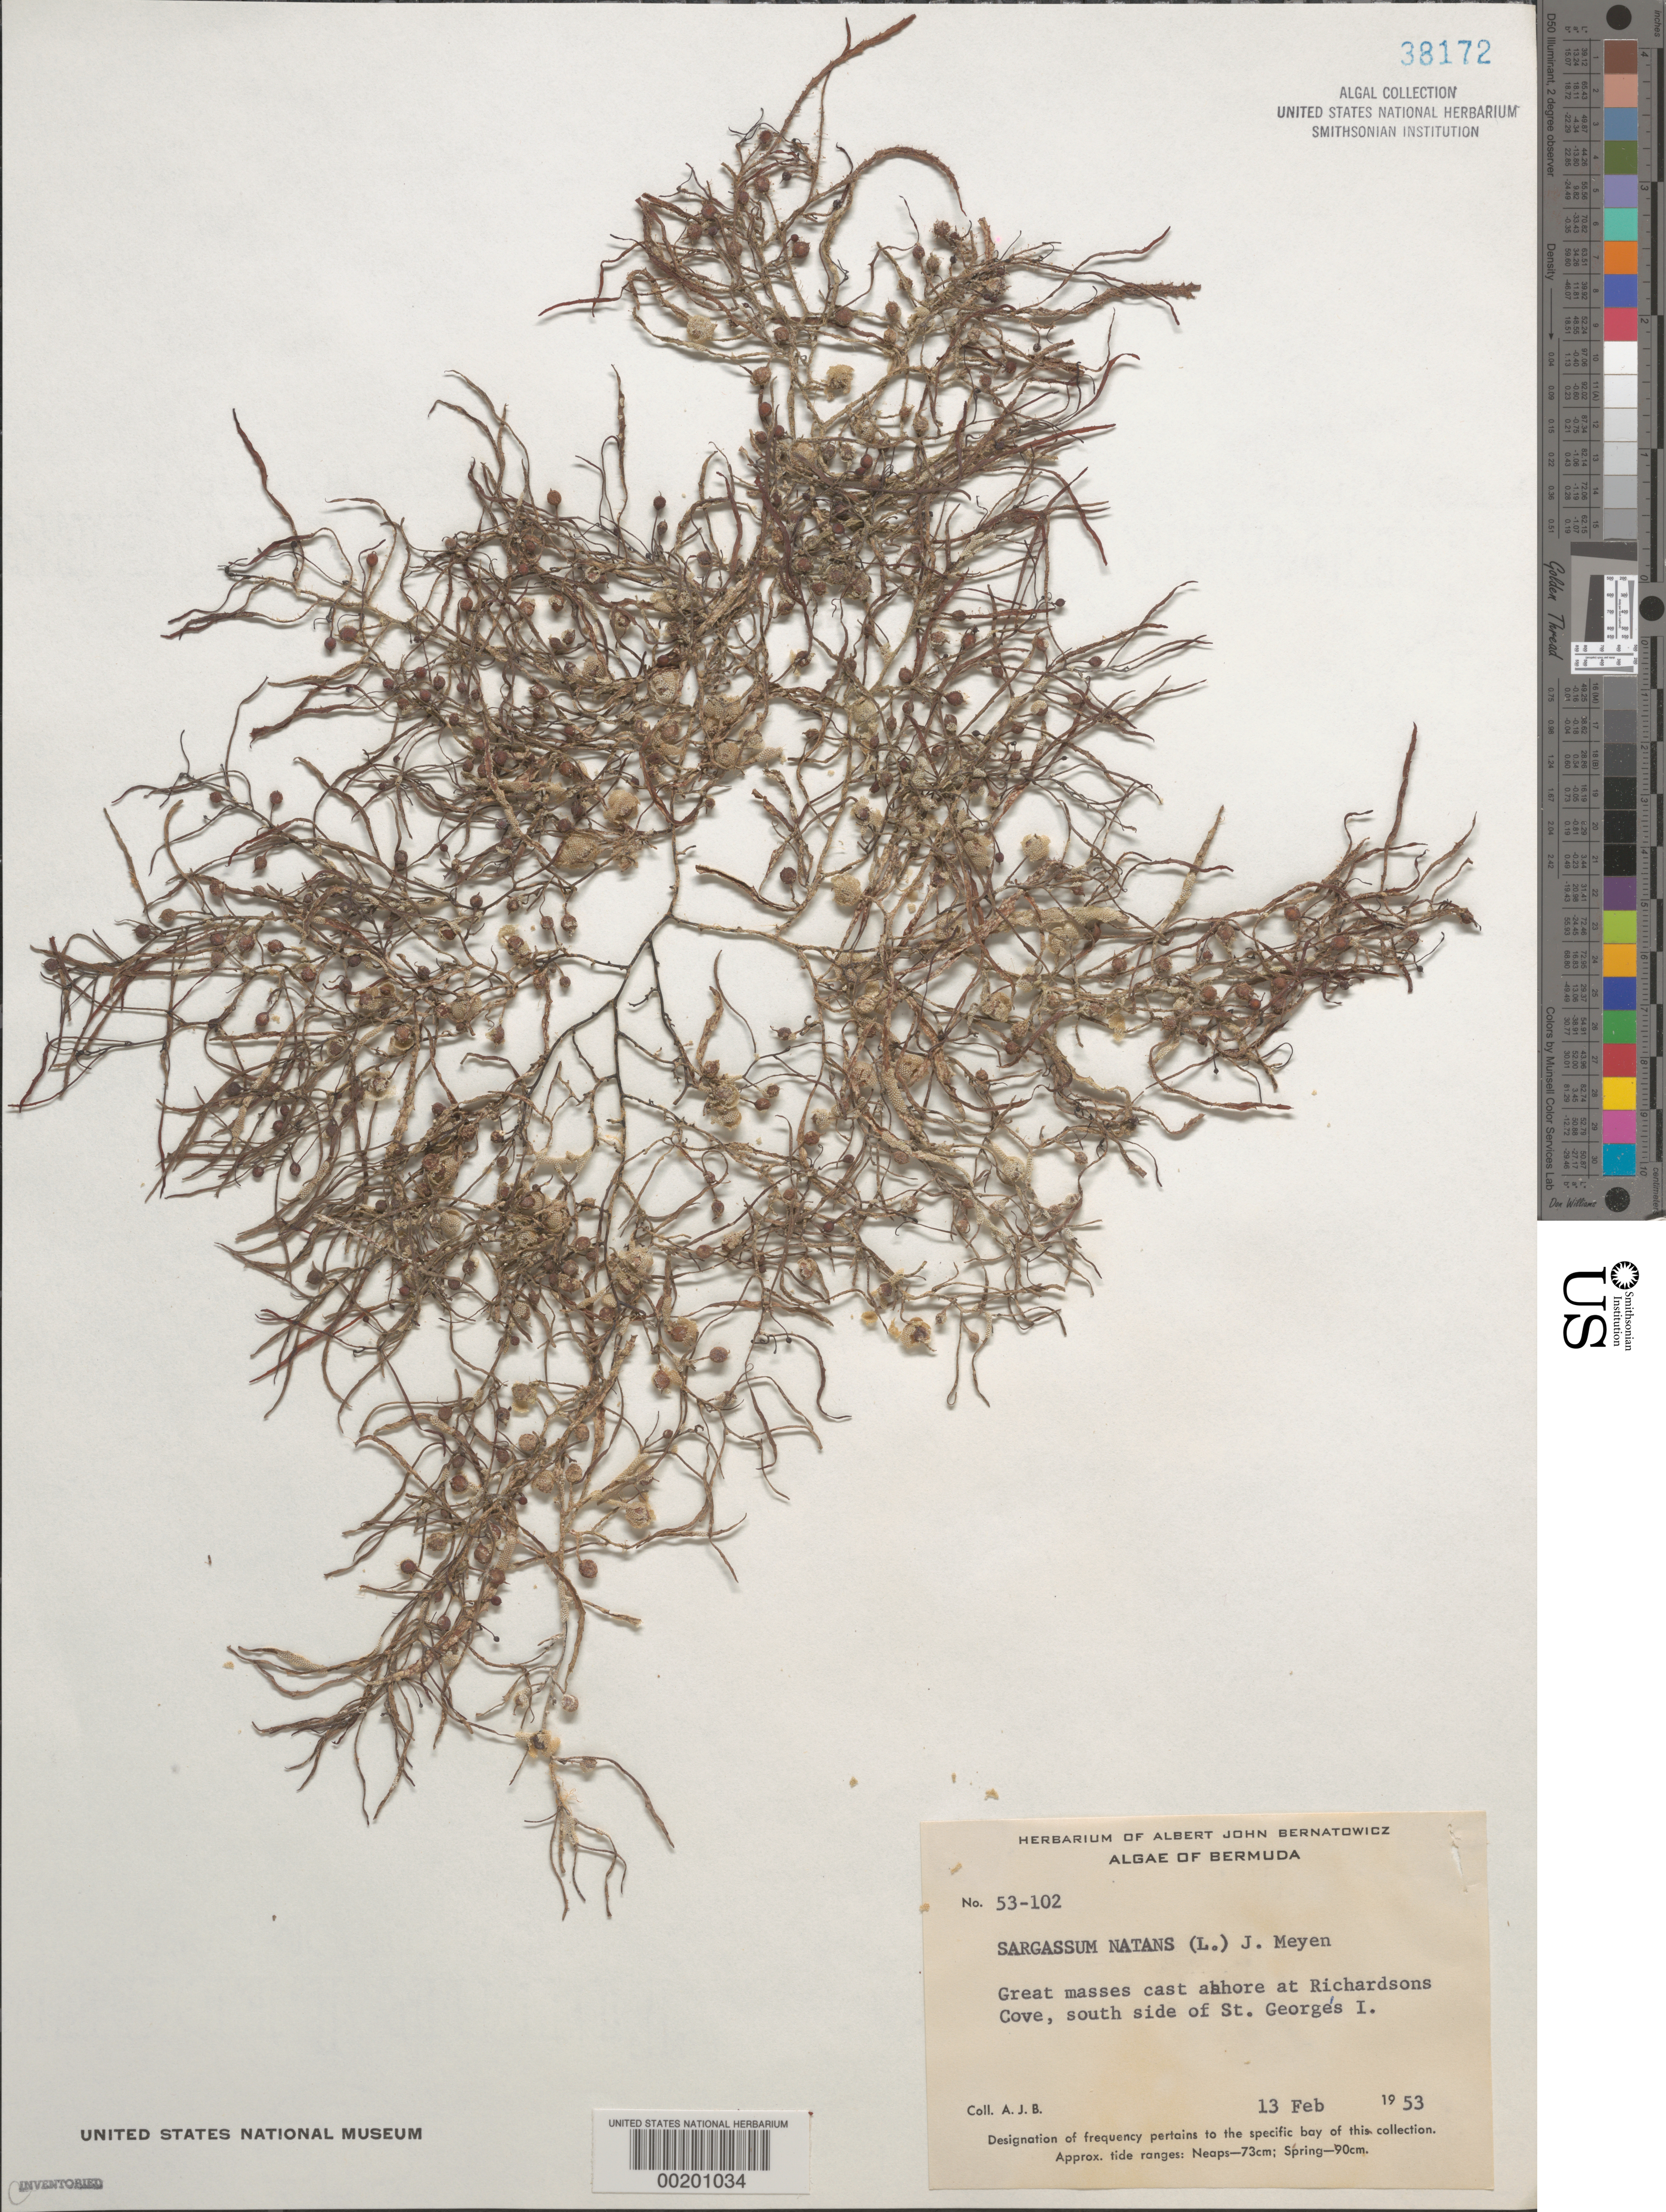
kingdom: Chromista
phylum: Ochrophyta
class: Phaeophyceae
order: Fucales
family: Sargassaceae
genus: Sargassum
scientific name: Sargassum natans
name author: (L.) Gaillon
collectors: A. Bernatowicz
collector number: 53-102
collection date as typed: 13 Feb 1953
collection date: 1953-02-13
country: Bermuda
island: St. George's Island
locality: Richardson's Cove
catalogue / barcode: US 38172